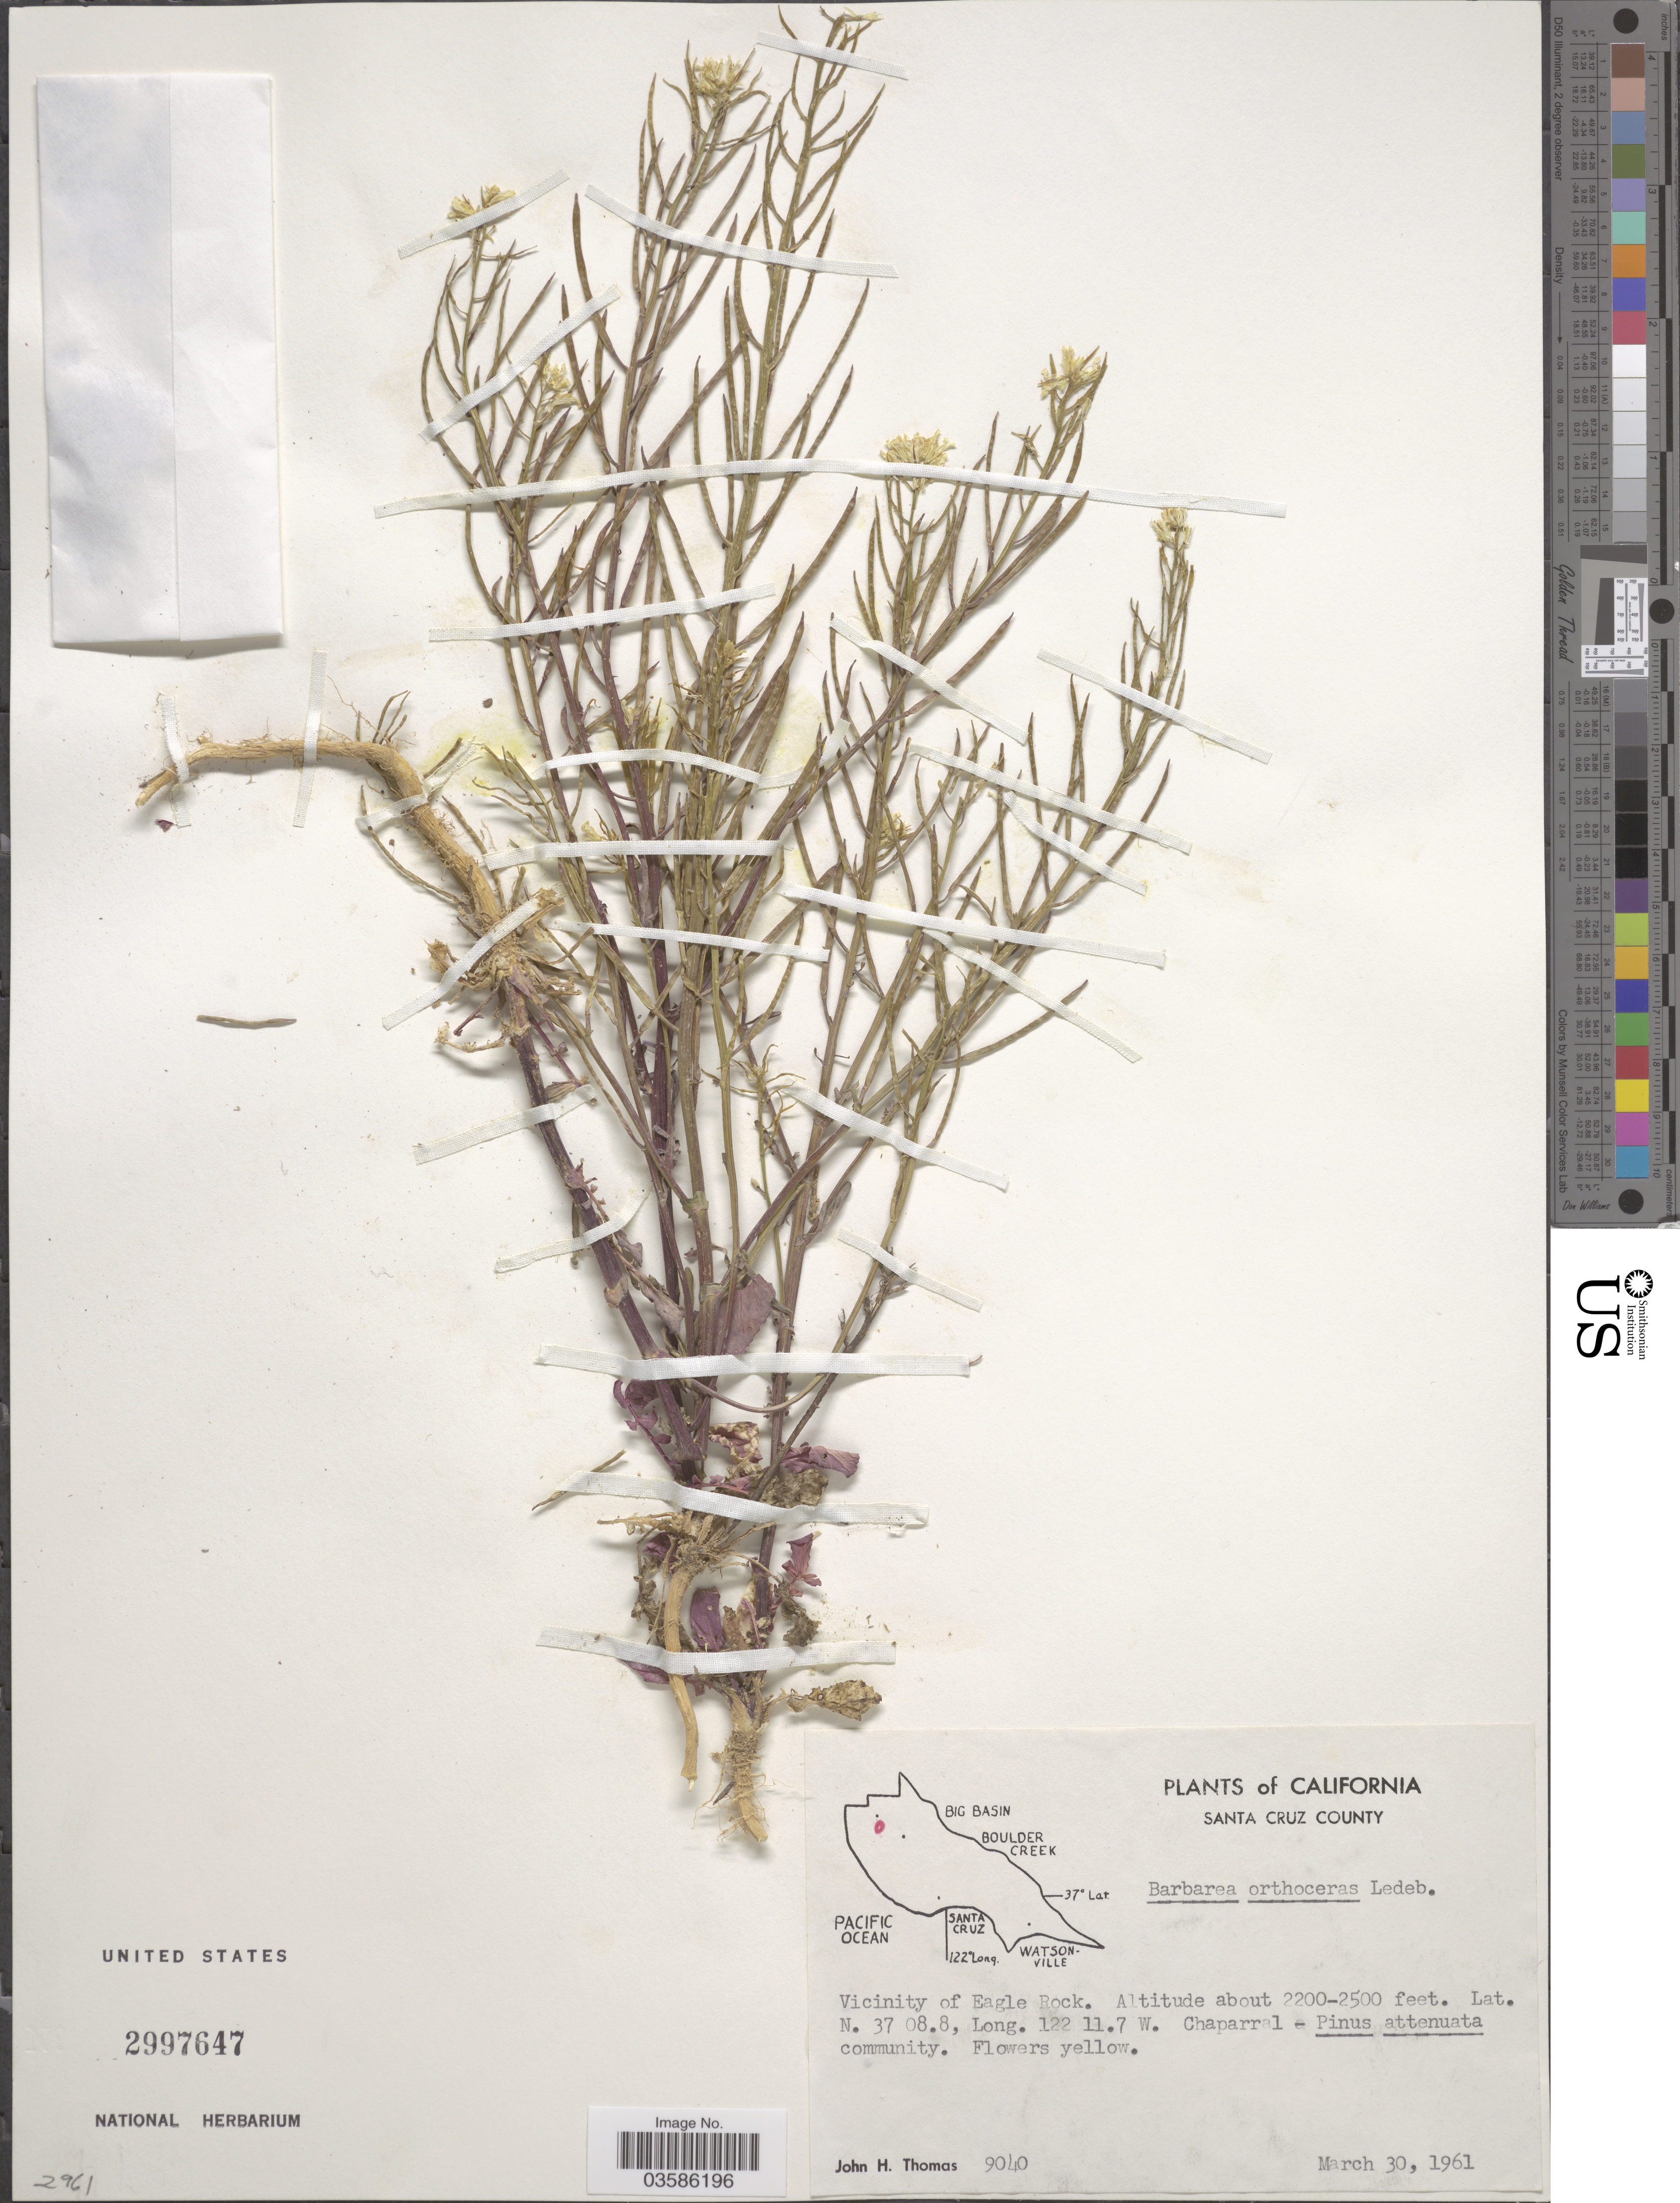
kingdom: Plantae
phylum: Tracheophyta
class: Magnoliopsida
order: Brassicales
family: Brassicaceae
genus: Barbarea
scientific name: Barbarea orthoceras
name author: Ledeb.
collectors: J. H. Thomas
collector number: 9040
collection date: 1961-03-30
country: United States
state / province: California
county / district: Santa Cruz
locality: Santa Cruz County. Vicinity of Eagle Rock.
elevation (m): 671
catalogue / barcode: US 2997647